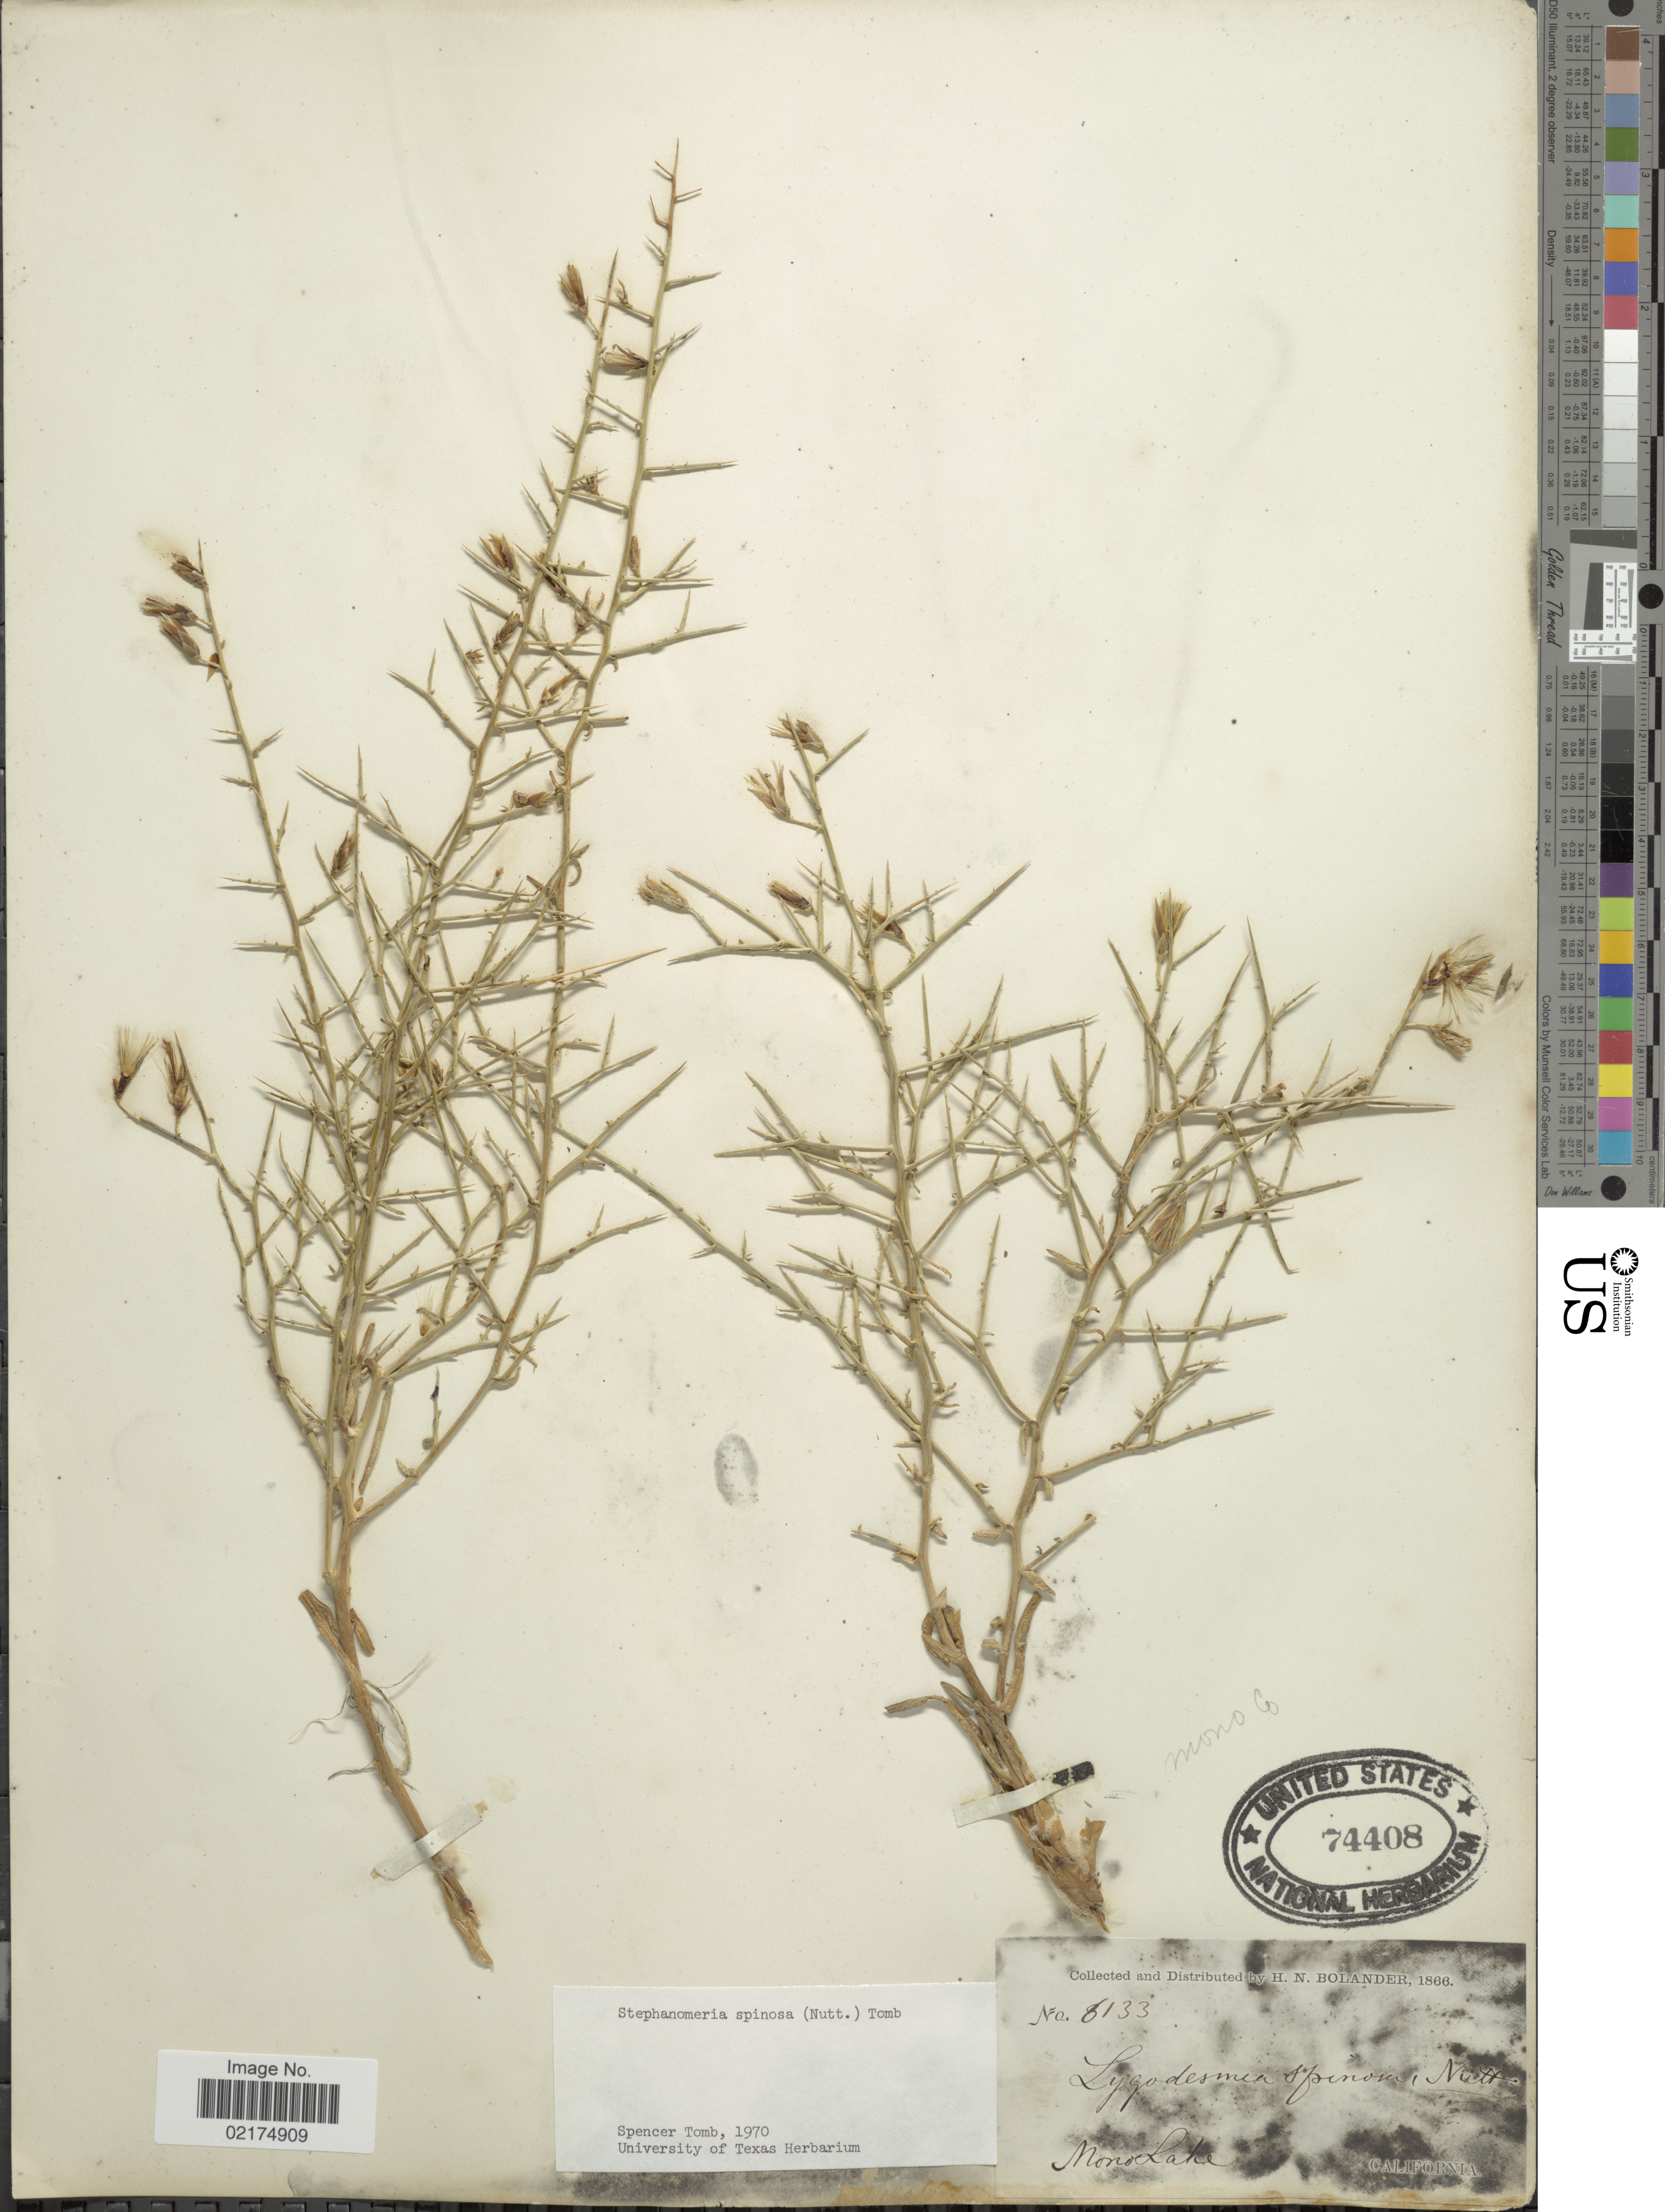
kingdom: Plantae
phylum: Tracheophyta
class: Magnoliopsida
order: Asterales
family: Asteraceae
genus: Pleiacanthus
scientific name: Pleiacanthus spinosus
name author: (Nutt.) Rydb.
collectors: H. Bolander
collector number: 8133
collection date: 1866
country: United States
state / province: California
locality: Mono Lake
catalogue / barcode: US 74408